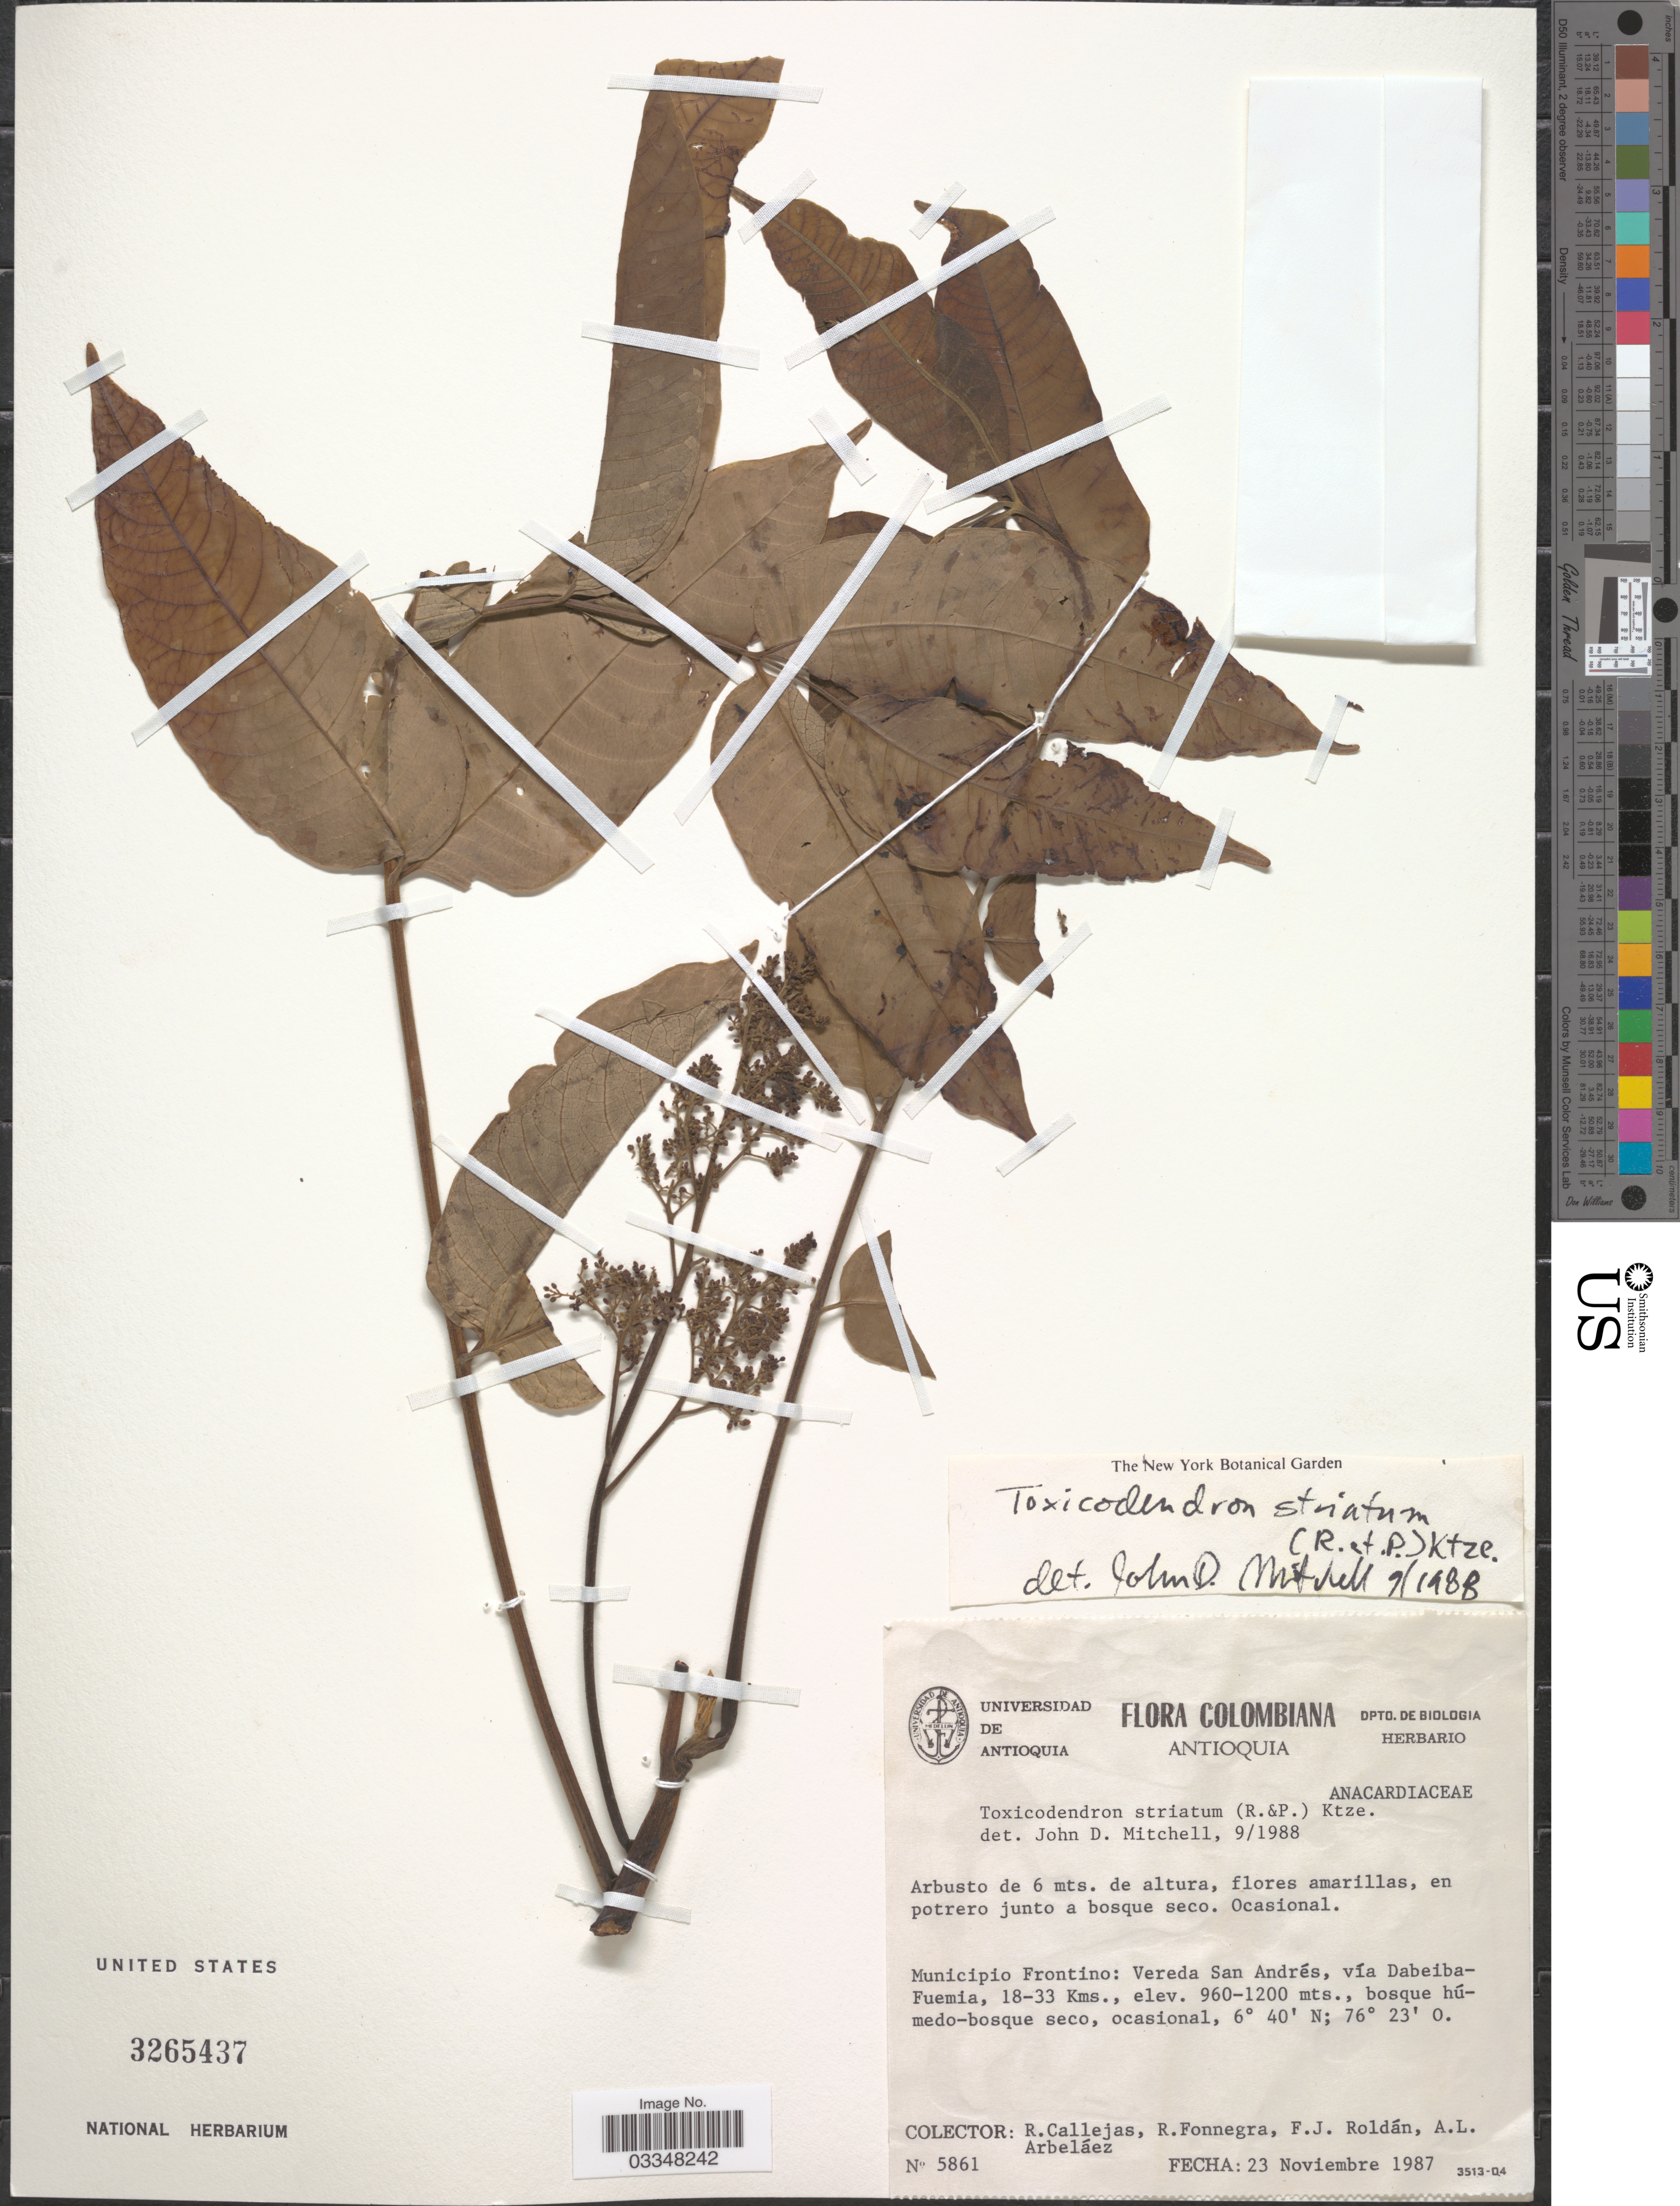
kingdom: Plantae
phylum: Tracheophyta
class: Magnoliopsida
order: Sapindales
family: Anacardiaceae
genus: Toxicodendron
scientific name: Toxicodendron striatum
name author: (Ruiz & Pav.) Kuntze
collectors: R. Callejas, R. Fonnegra, F. J. Roldán & A. Arbeláez Alvarez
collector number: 5861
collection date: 1987-11-23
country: Colombia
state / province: Antioquia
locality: Municipio Frontino: Vereda San Andrés, vía Dabeiba-Fuemia, 18-33 Kms.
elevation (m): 960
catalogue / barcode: US 3265437